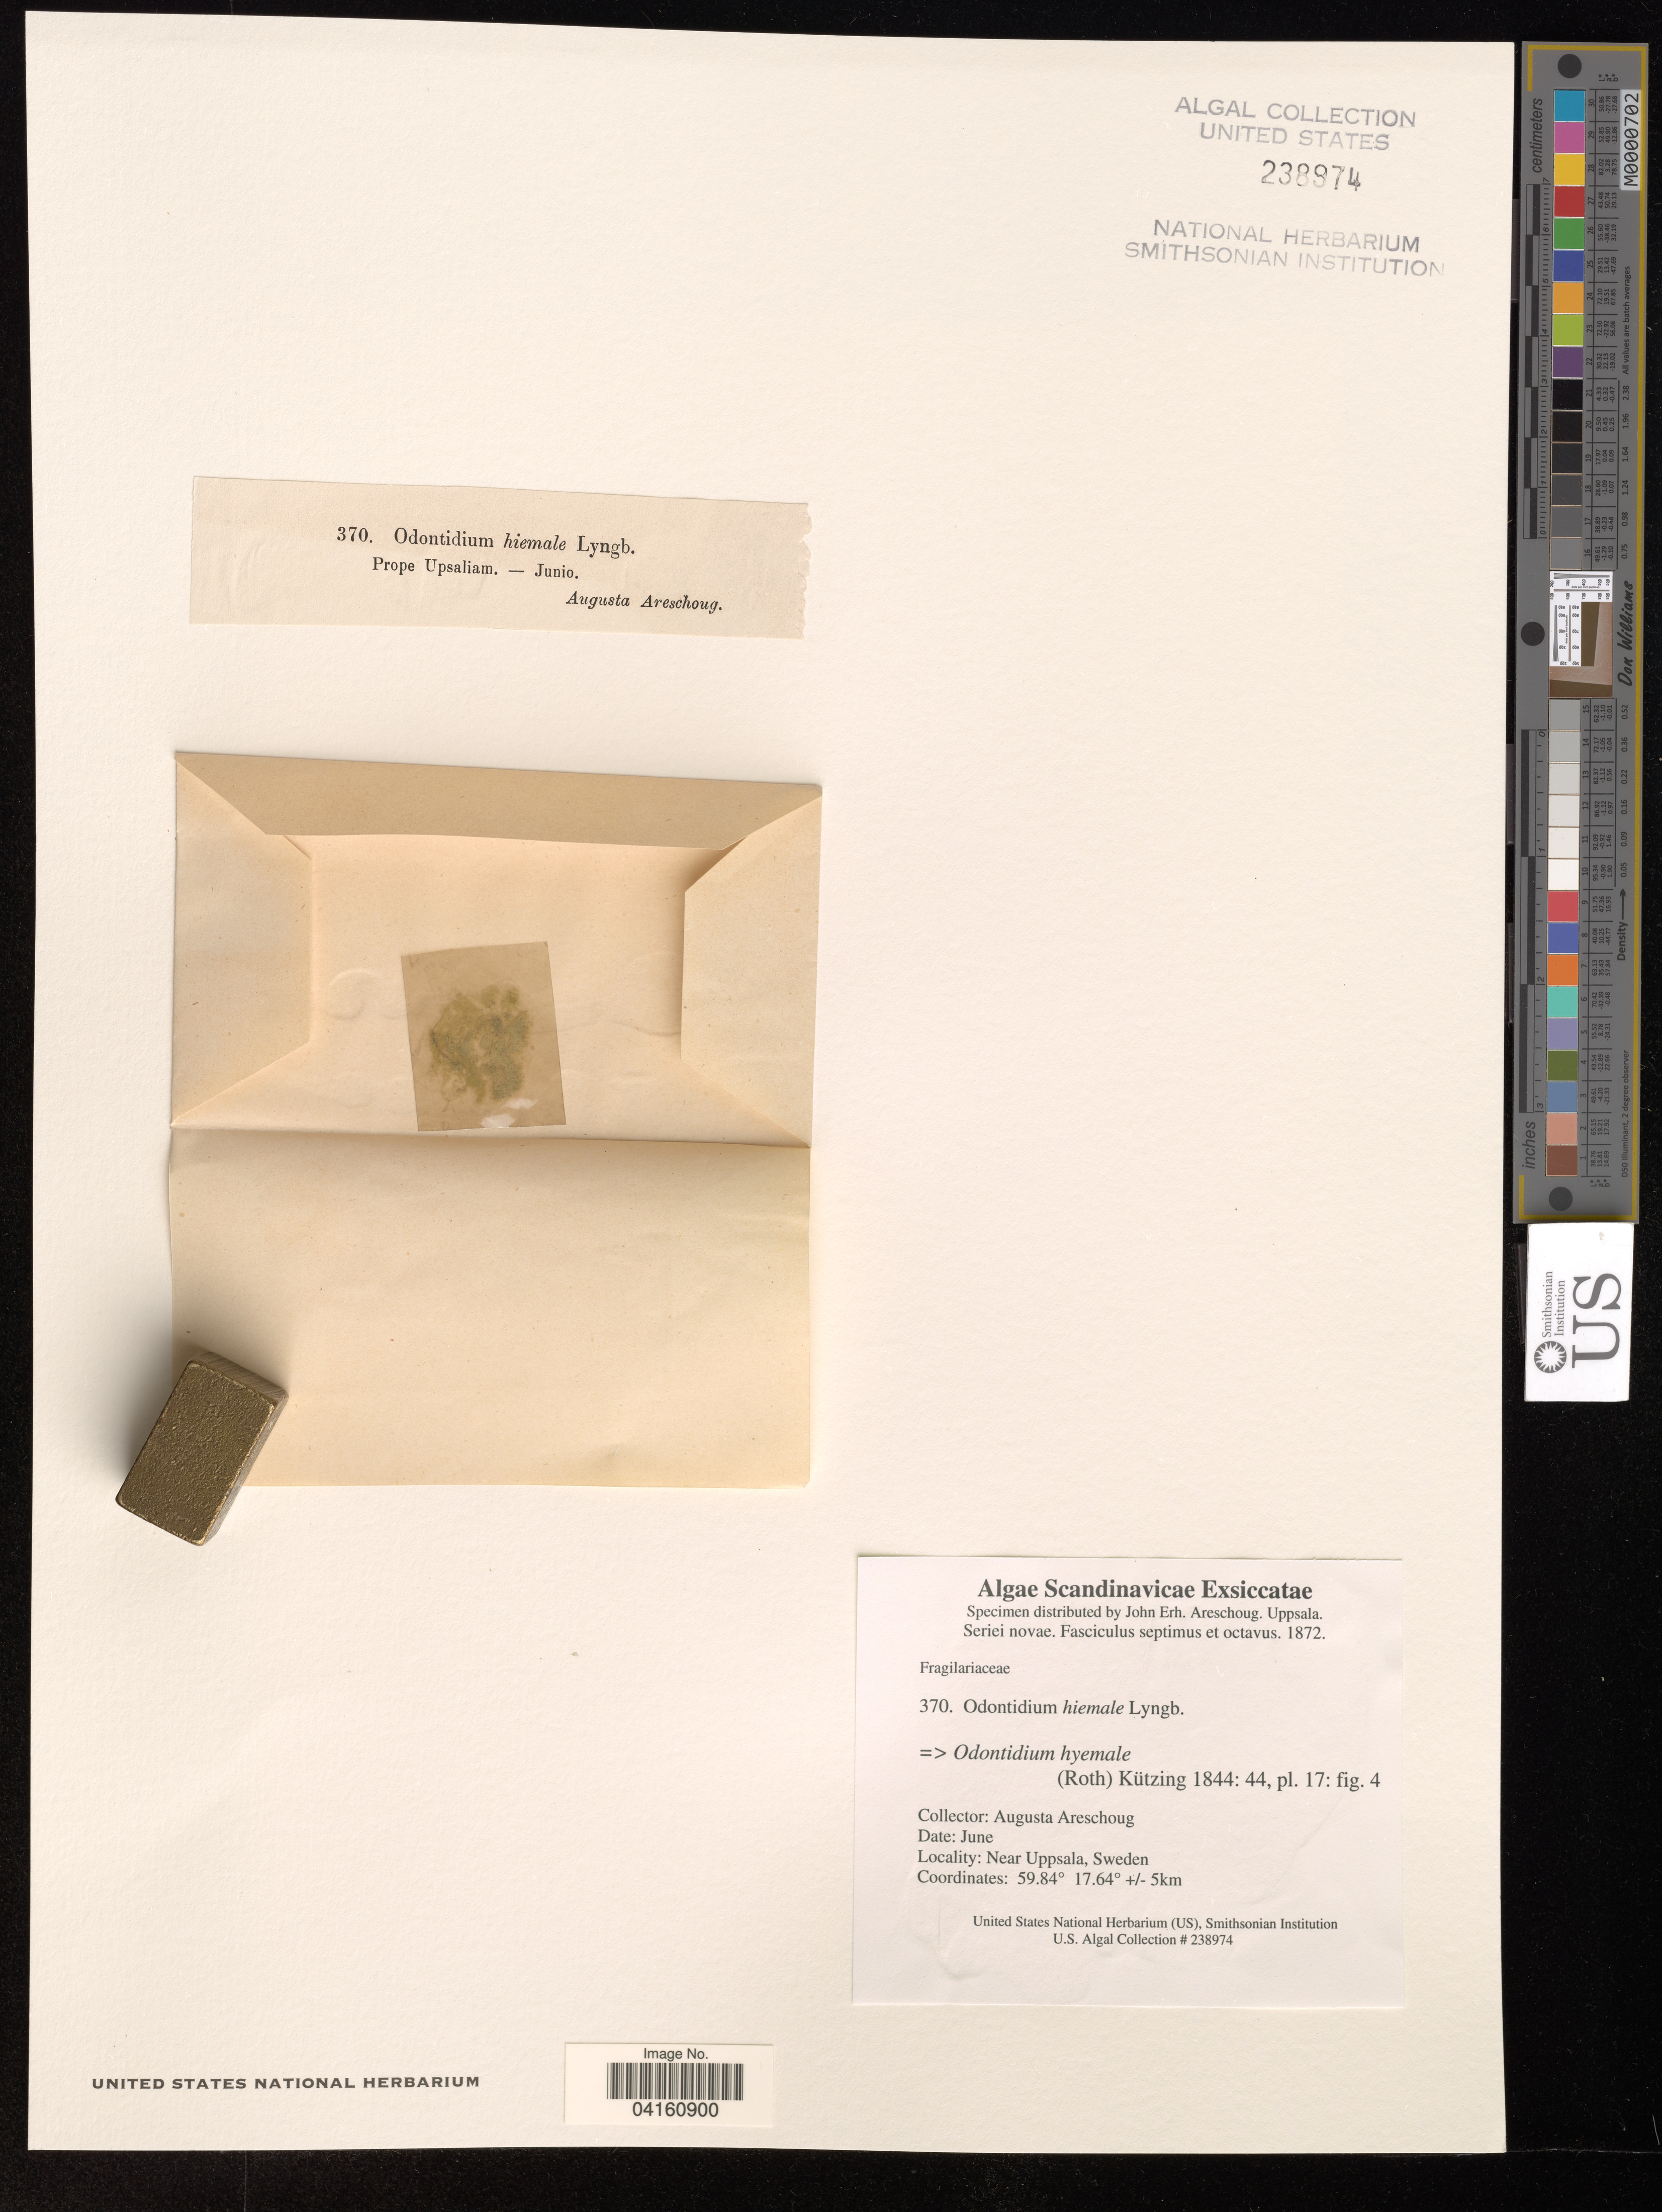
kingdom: Chromista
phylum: Ochrophyta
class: Bacillariophyceae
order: Fragilariales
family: Fragilariaceae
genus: Odontidium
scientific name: Odontidium hiemale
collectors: A. Areschoug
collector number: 370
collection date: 1872-08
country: Sweden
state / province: Uppsala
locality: Near Uppsala, Sweden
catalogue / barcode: US 238974